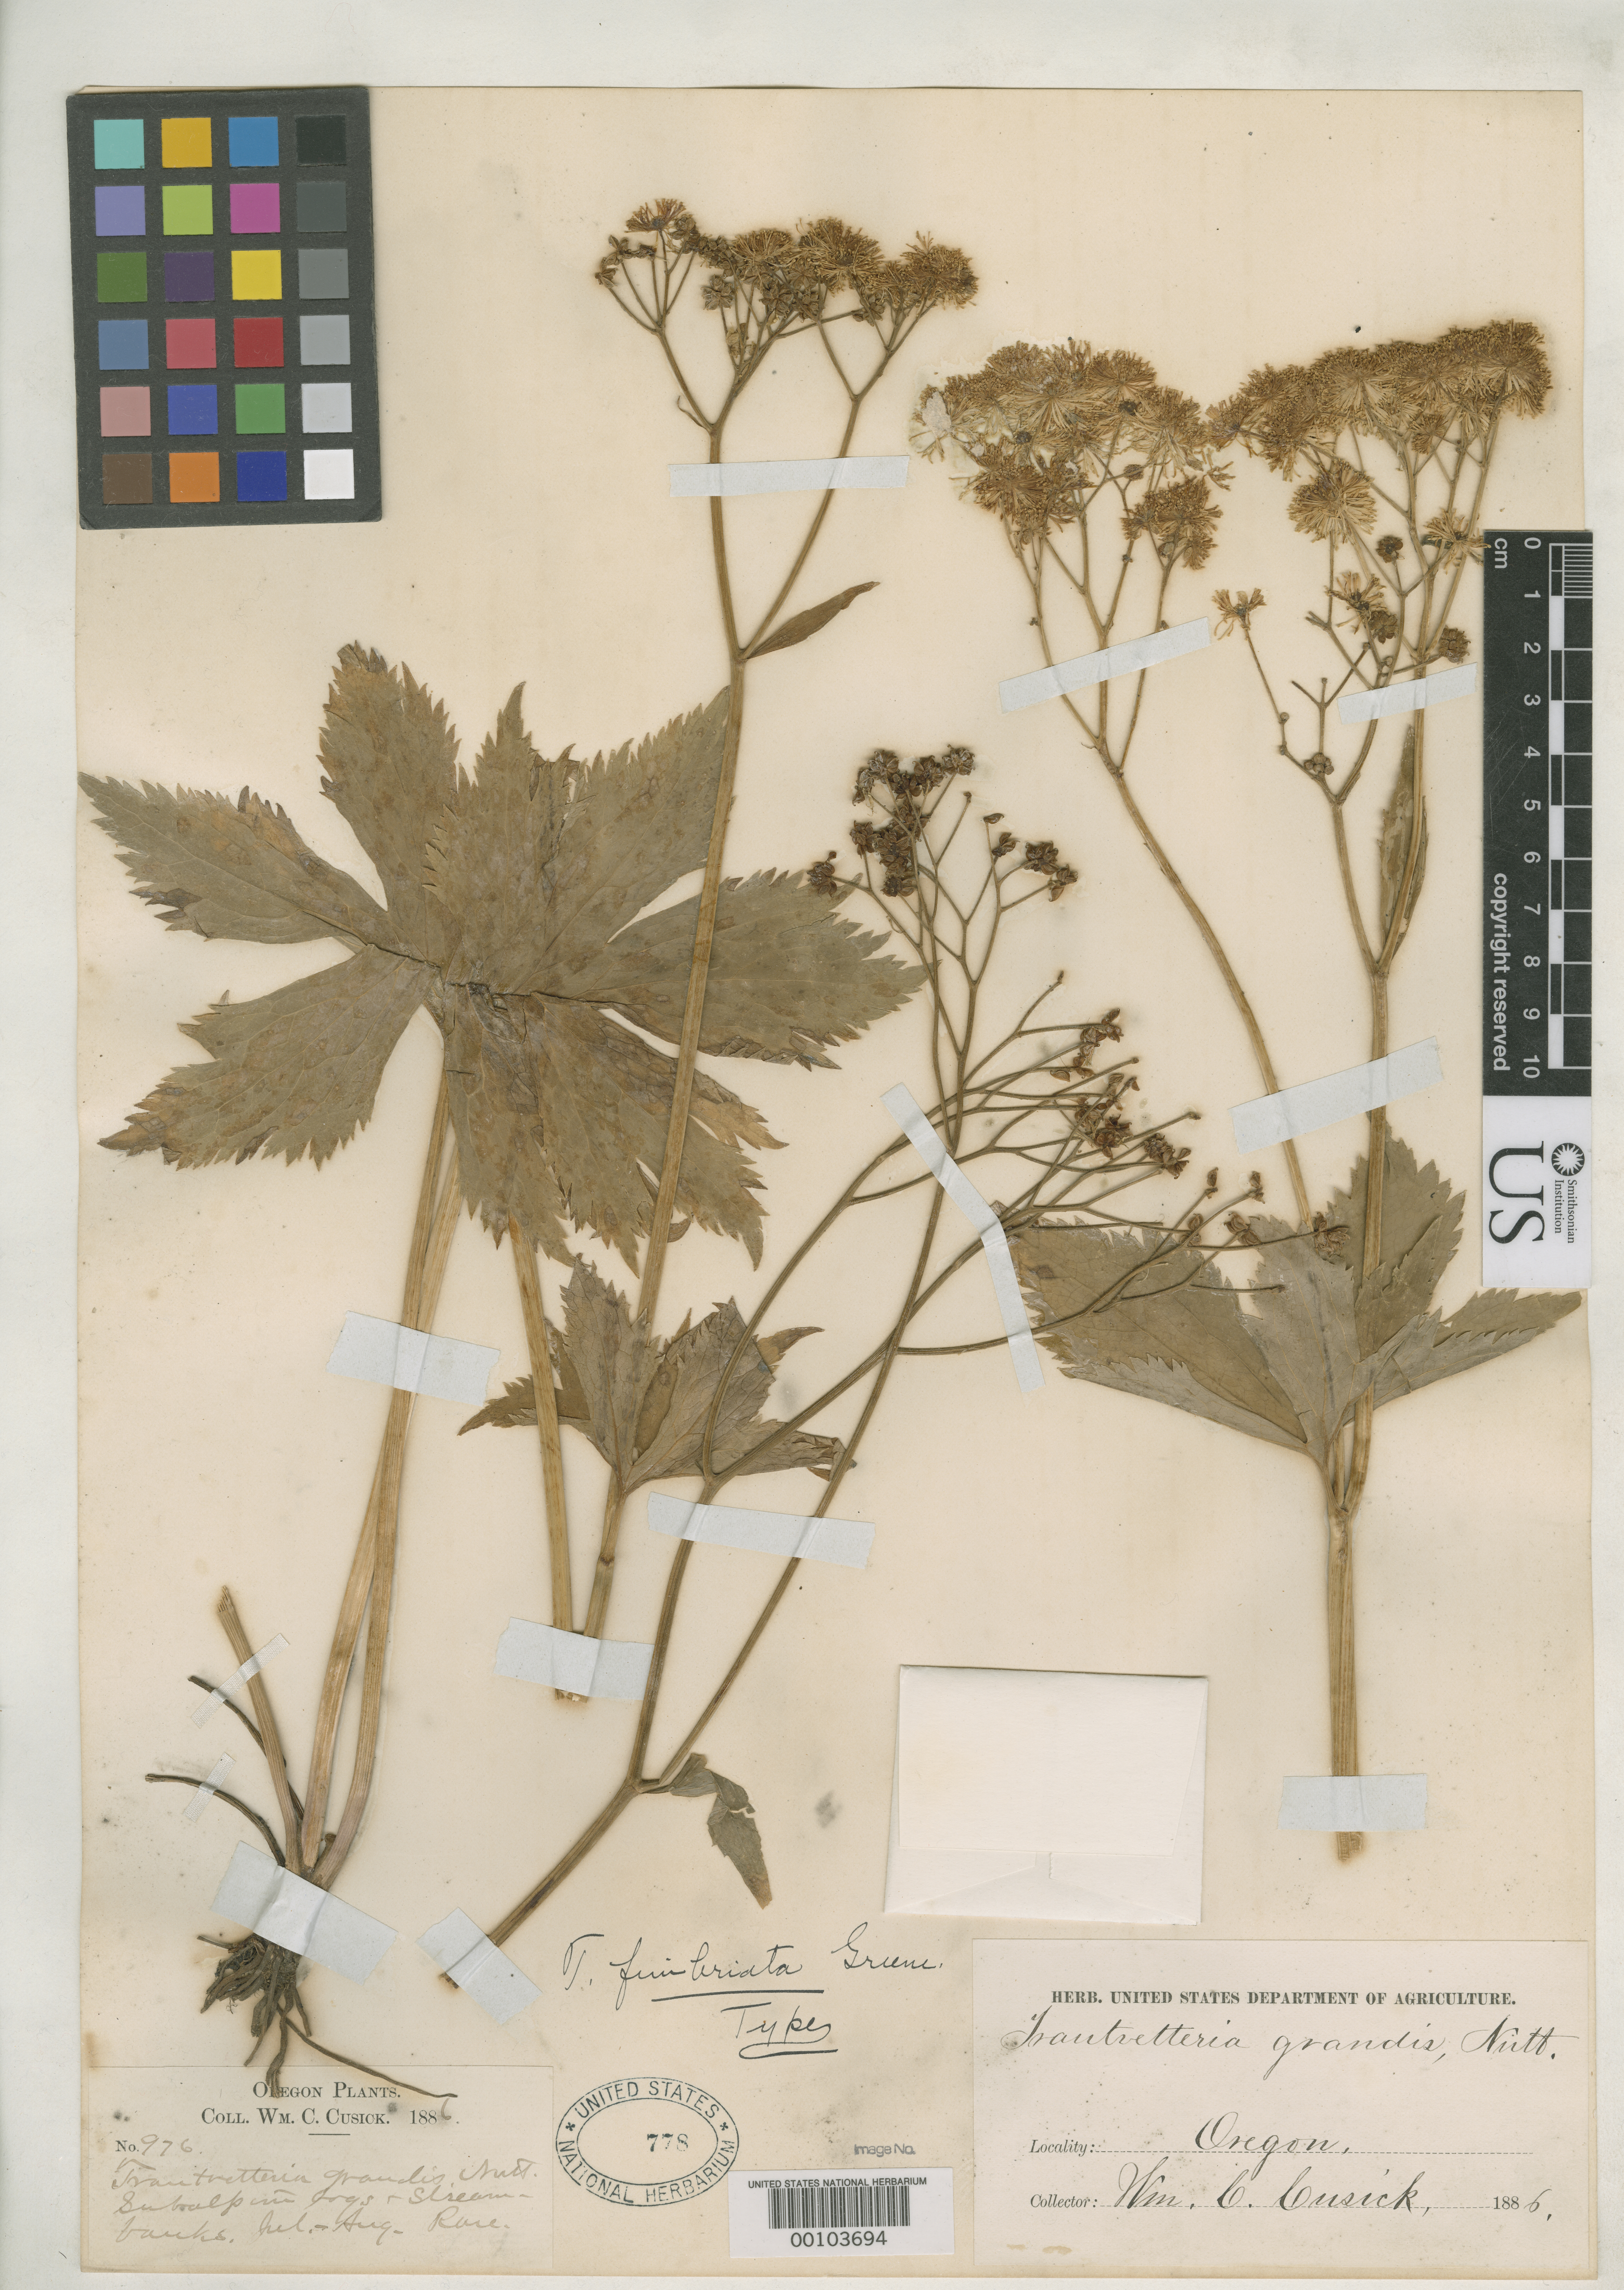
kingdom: Plantae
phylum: Tracheophyta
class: Magnoliopsida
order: Ranunculales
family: Ranunculaceae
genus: Trautvetteria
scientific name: Trautvetteria fimbriata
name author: Greene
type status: Isosyntype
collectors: W. C. Cusick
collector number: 976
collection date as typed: Jul 1886 to -- Aug 1886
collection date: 1886-07/1886-08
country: United States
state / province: Oregon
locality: Subalpine bogs & stream banks, eastern Oregon.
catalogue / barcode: US 778